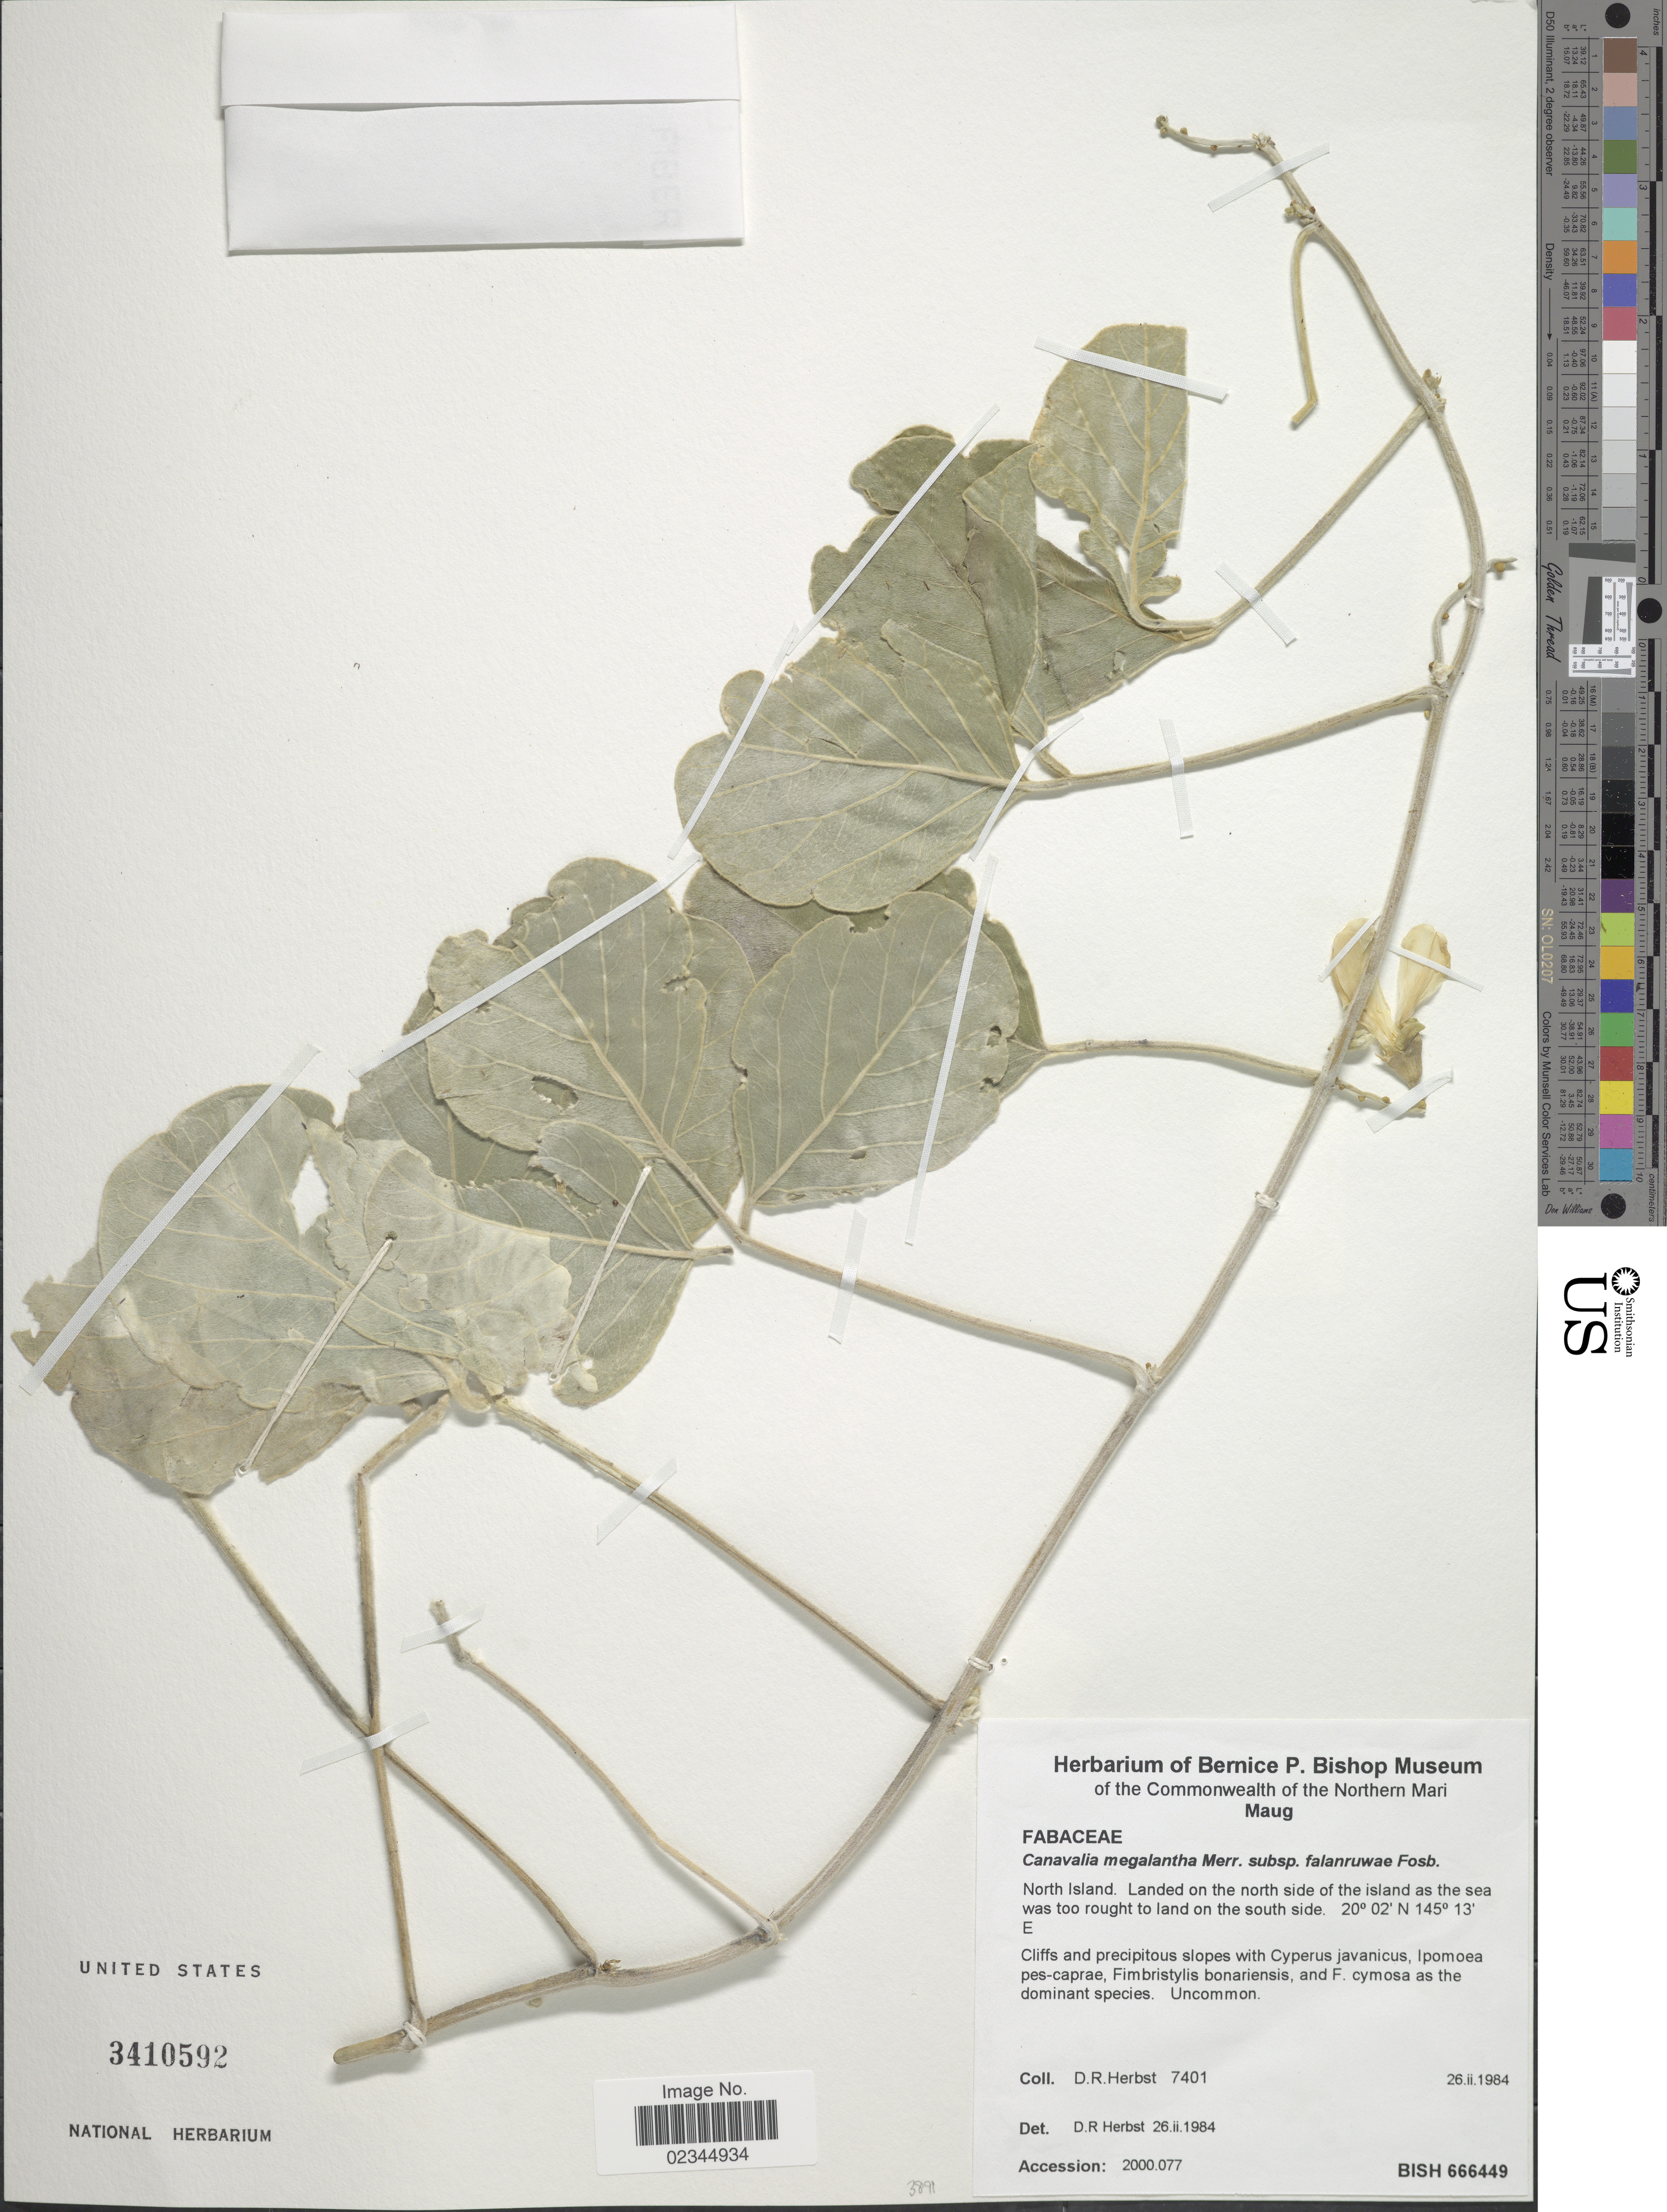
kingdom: Plantae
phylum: Tracheophyta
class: Magnoliopsida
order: Fabales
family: Fabaceae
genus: Canavalia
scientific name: Canavalia megalantha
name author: Merr.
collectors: D. R. Herbst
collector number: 7401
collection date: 1984-02-26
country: Northern Mariana Islands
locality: Maug, North Island, landed on the north side of the island as the sea was too rought to land on the south side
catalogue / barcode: US 3410592